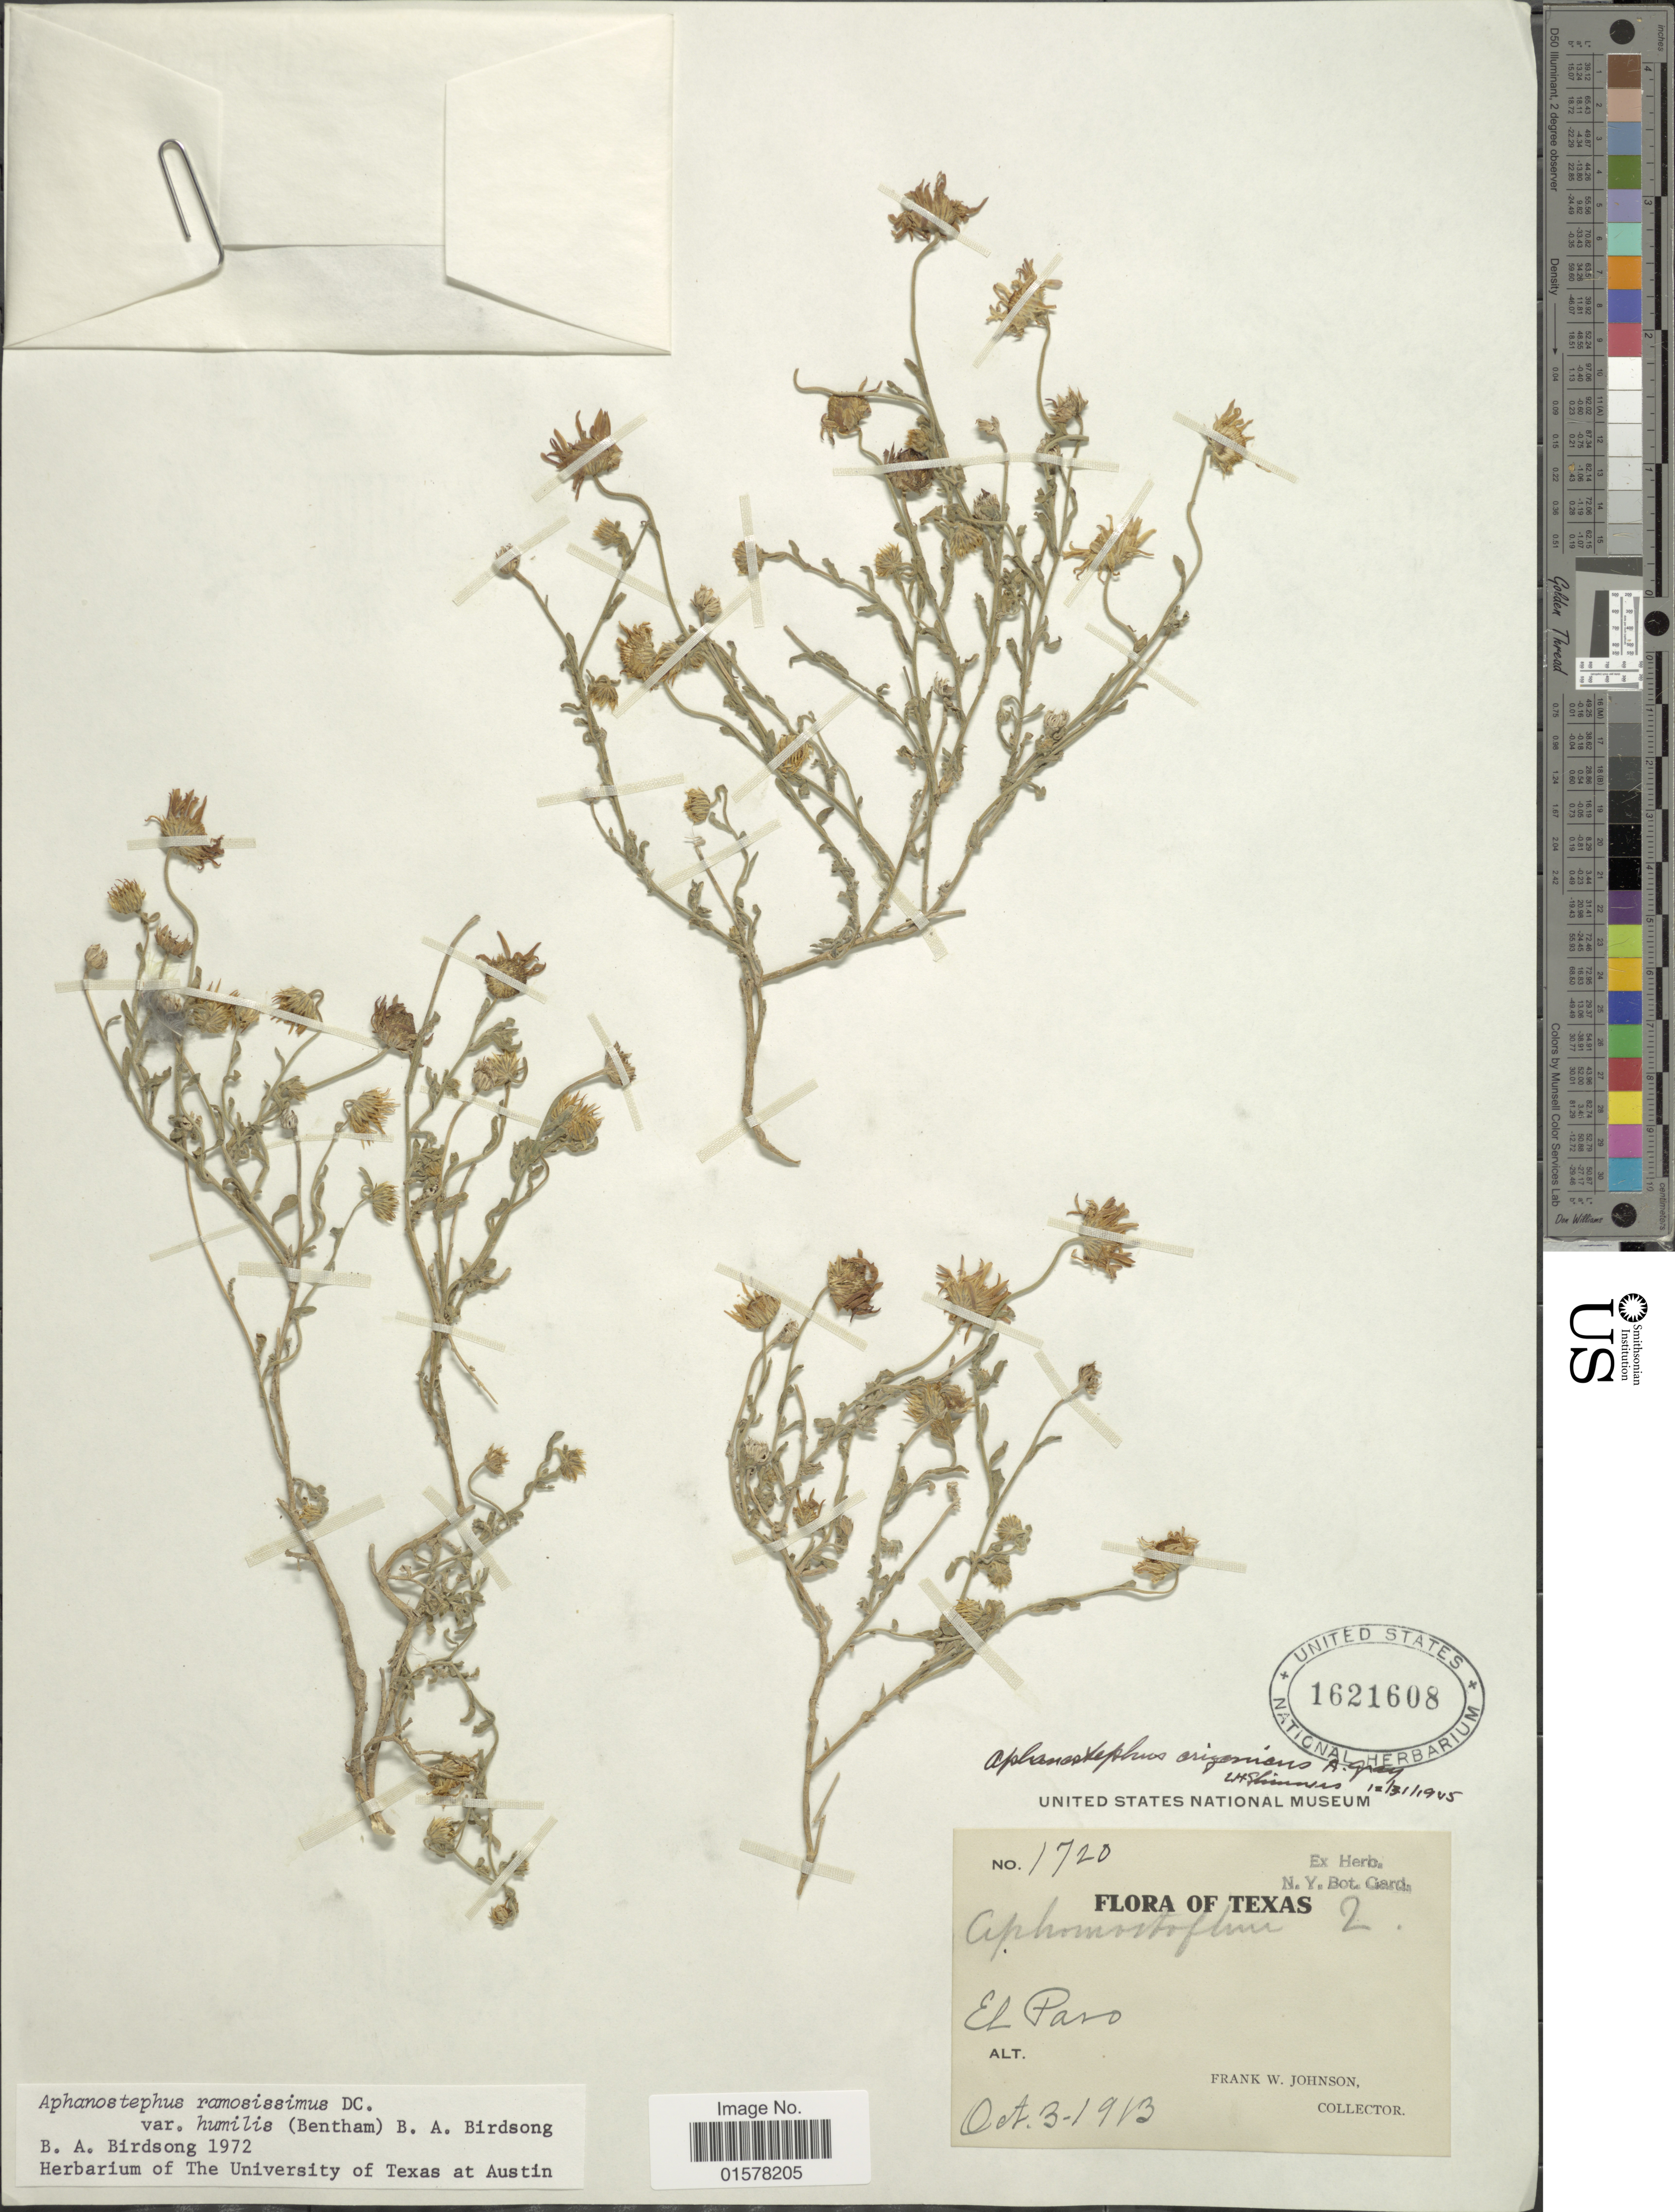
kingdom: Plantae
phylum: Tracheophyta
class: Magnoliopsida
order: Asterales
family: Asteraceae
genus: Aphanostephus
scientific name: Aphanostephus ramosissimus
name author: DC.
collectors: F. W. Johnson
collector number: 1720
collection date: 1913-10-03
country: United States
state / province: Texas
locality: El Paso. Texas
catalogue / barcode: US 1621608